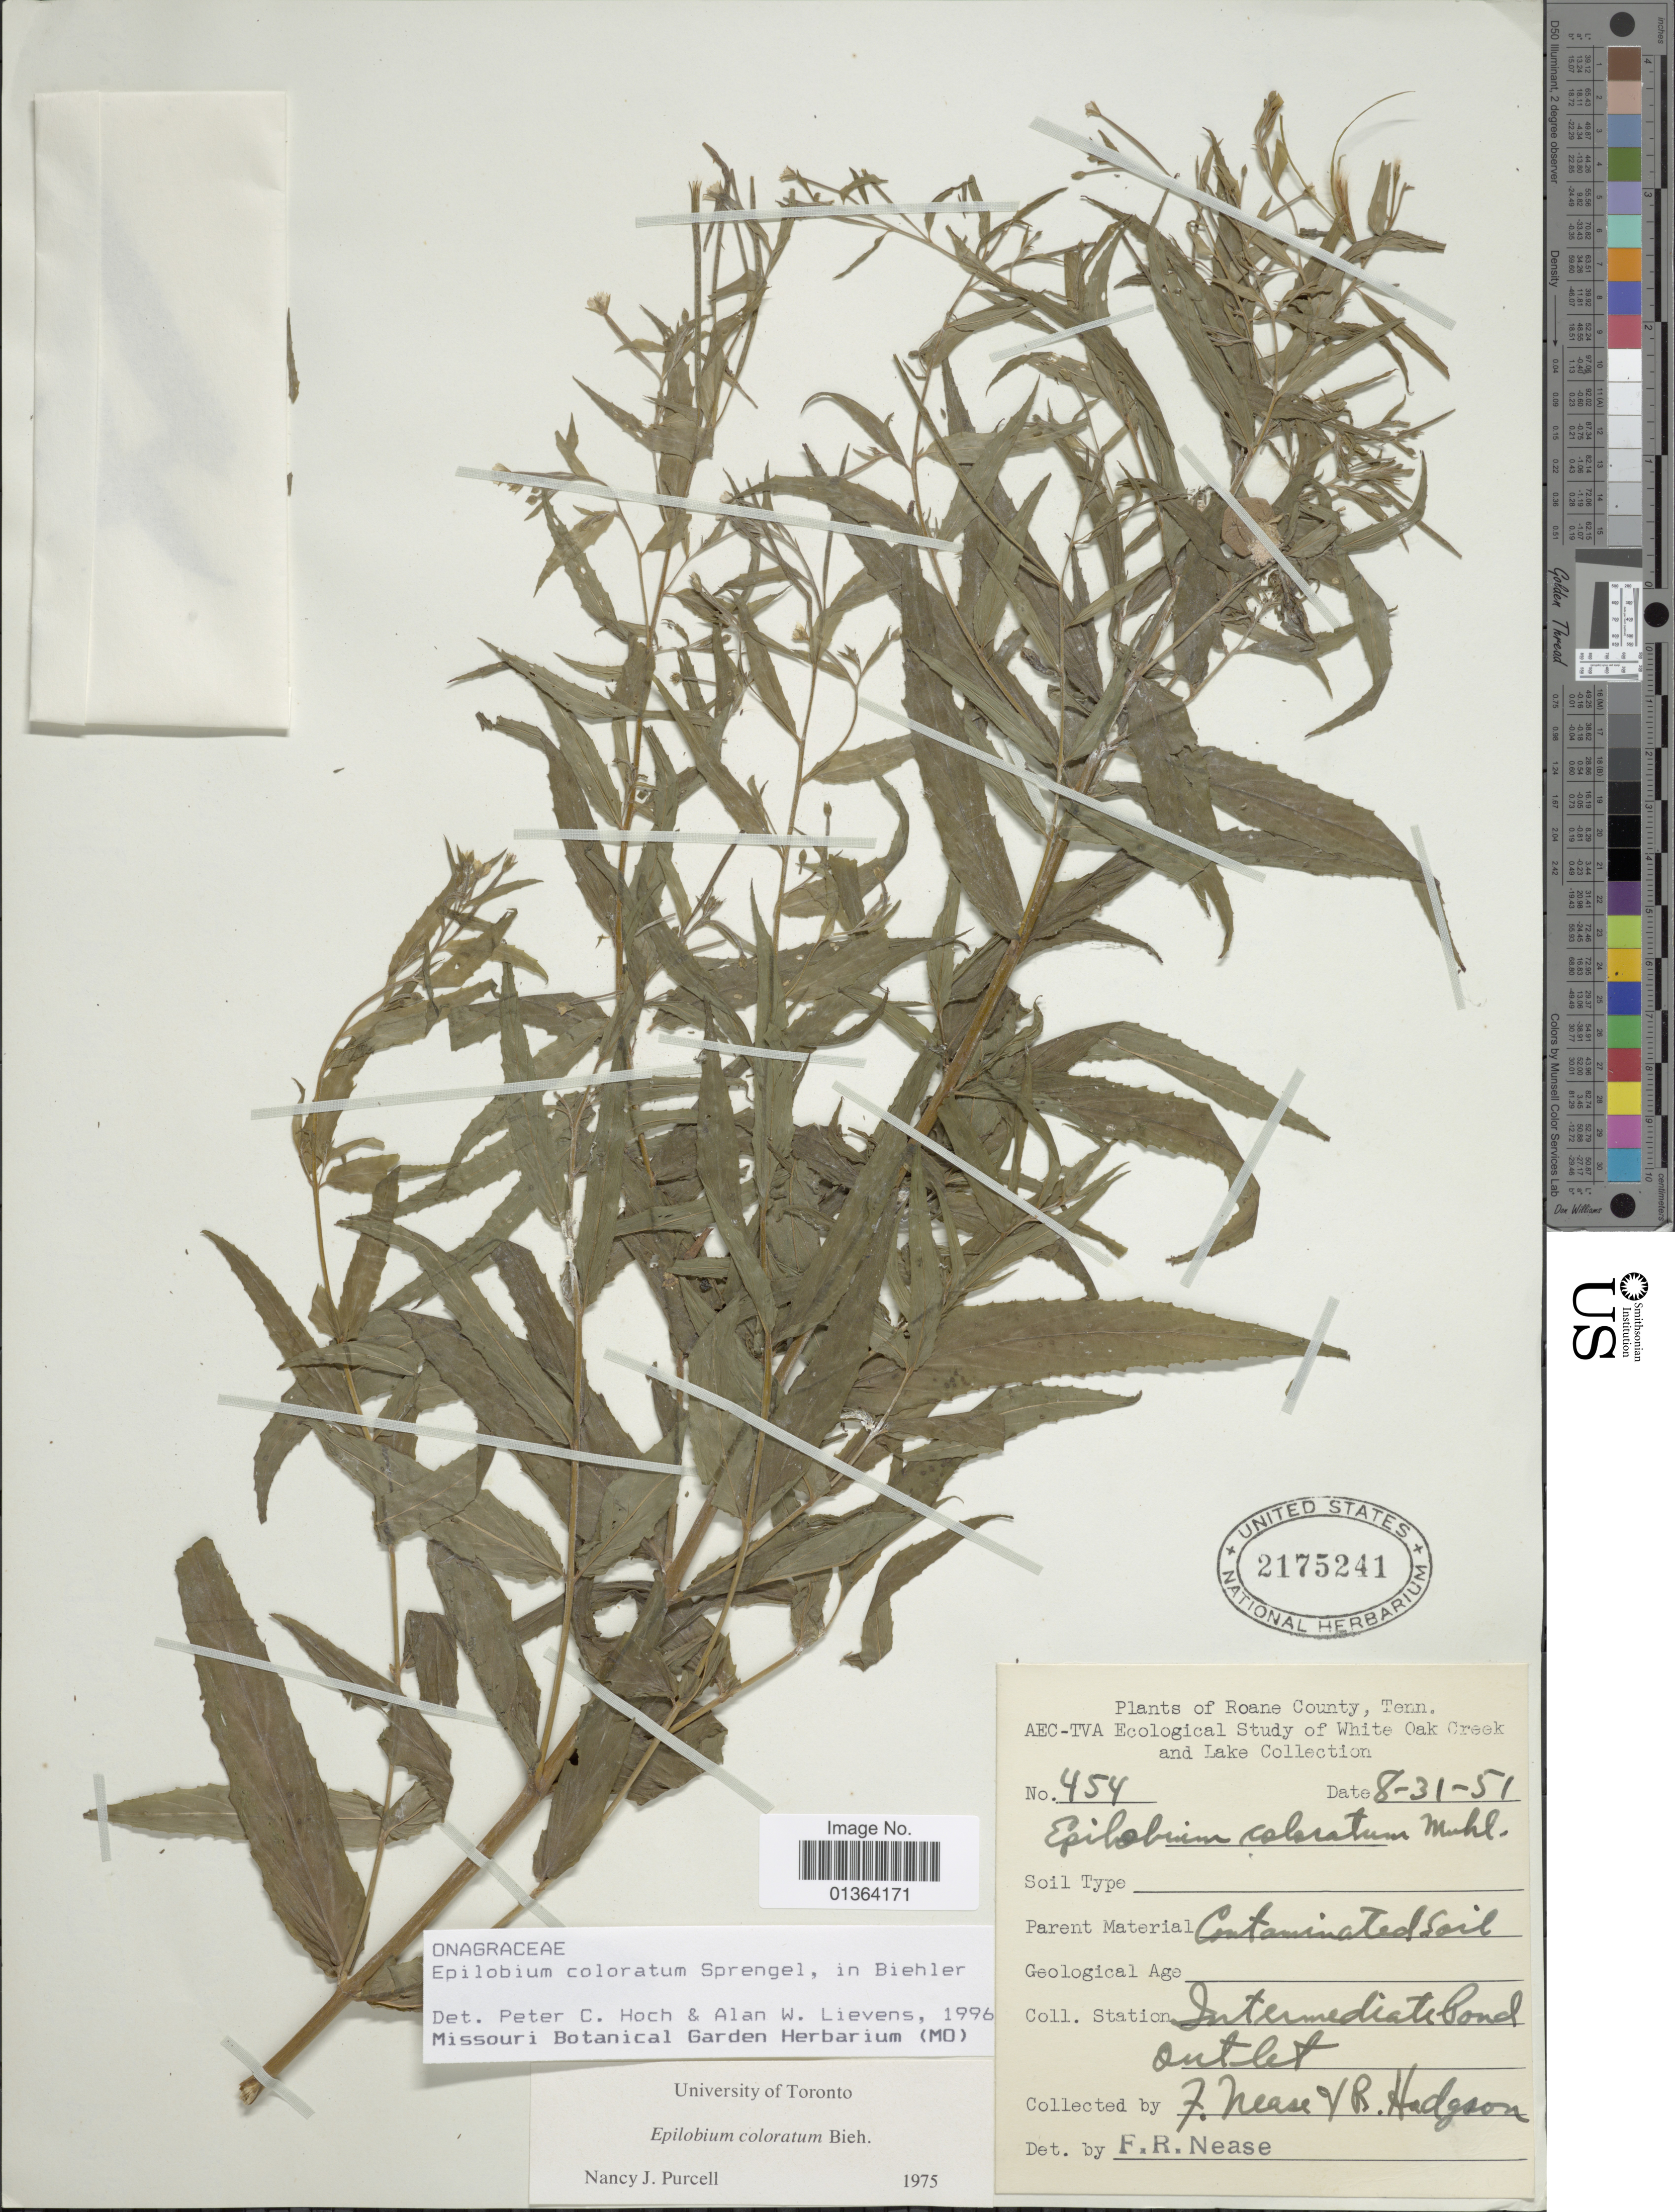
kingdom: Plantae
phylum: Tracheophyta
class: Magnoliopsida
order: Myrtales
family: Onagraceae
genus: Epilobium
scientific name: Epilobium coloratum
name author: Biehler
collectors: F. Nease & R. Hadgson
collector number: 454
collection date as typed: Transcribed d/m/y: 31/8/51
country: United States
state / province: Tennessee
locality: Roane County, Intermediate Pond Outlet.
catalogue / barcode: US 2175241